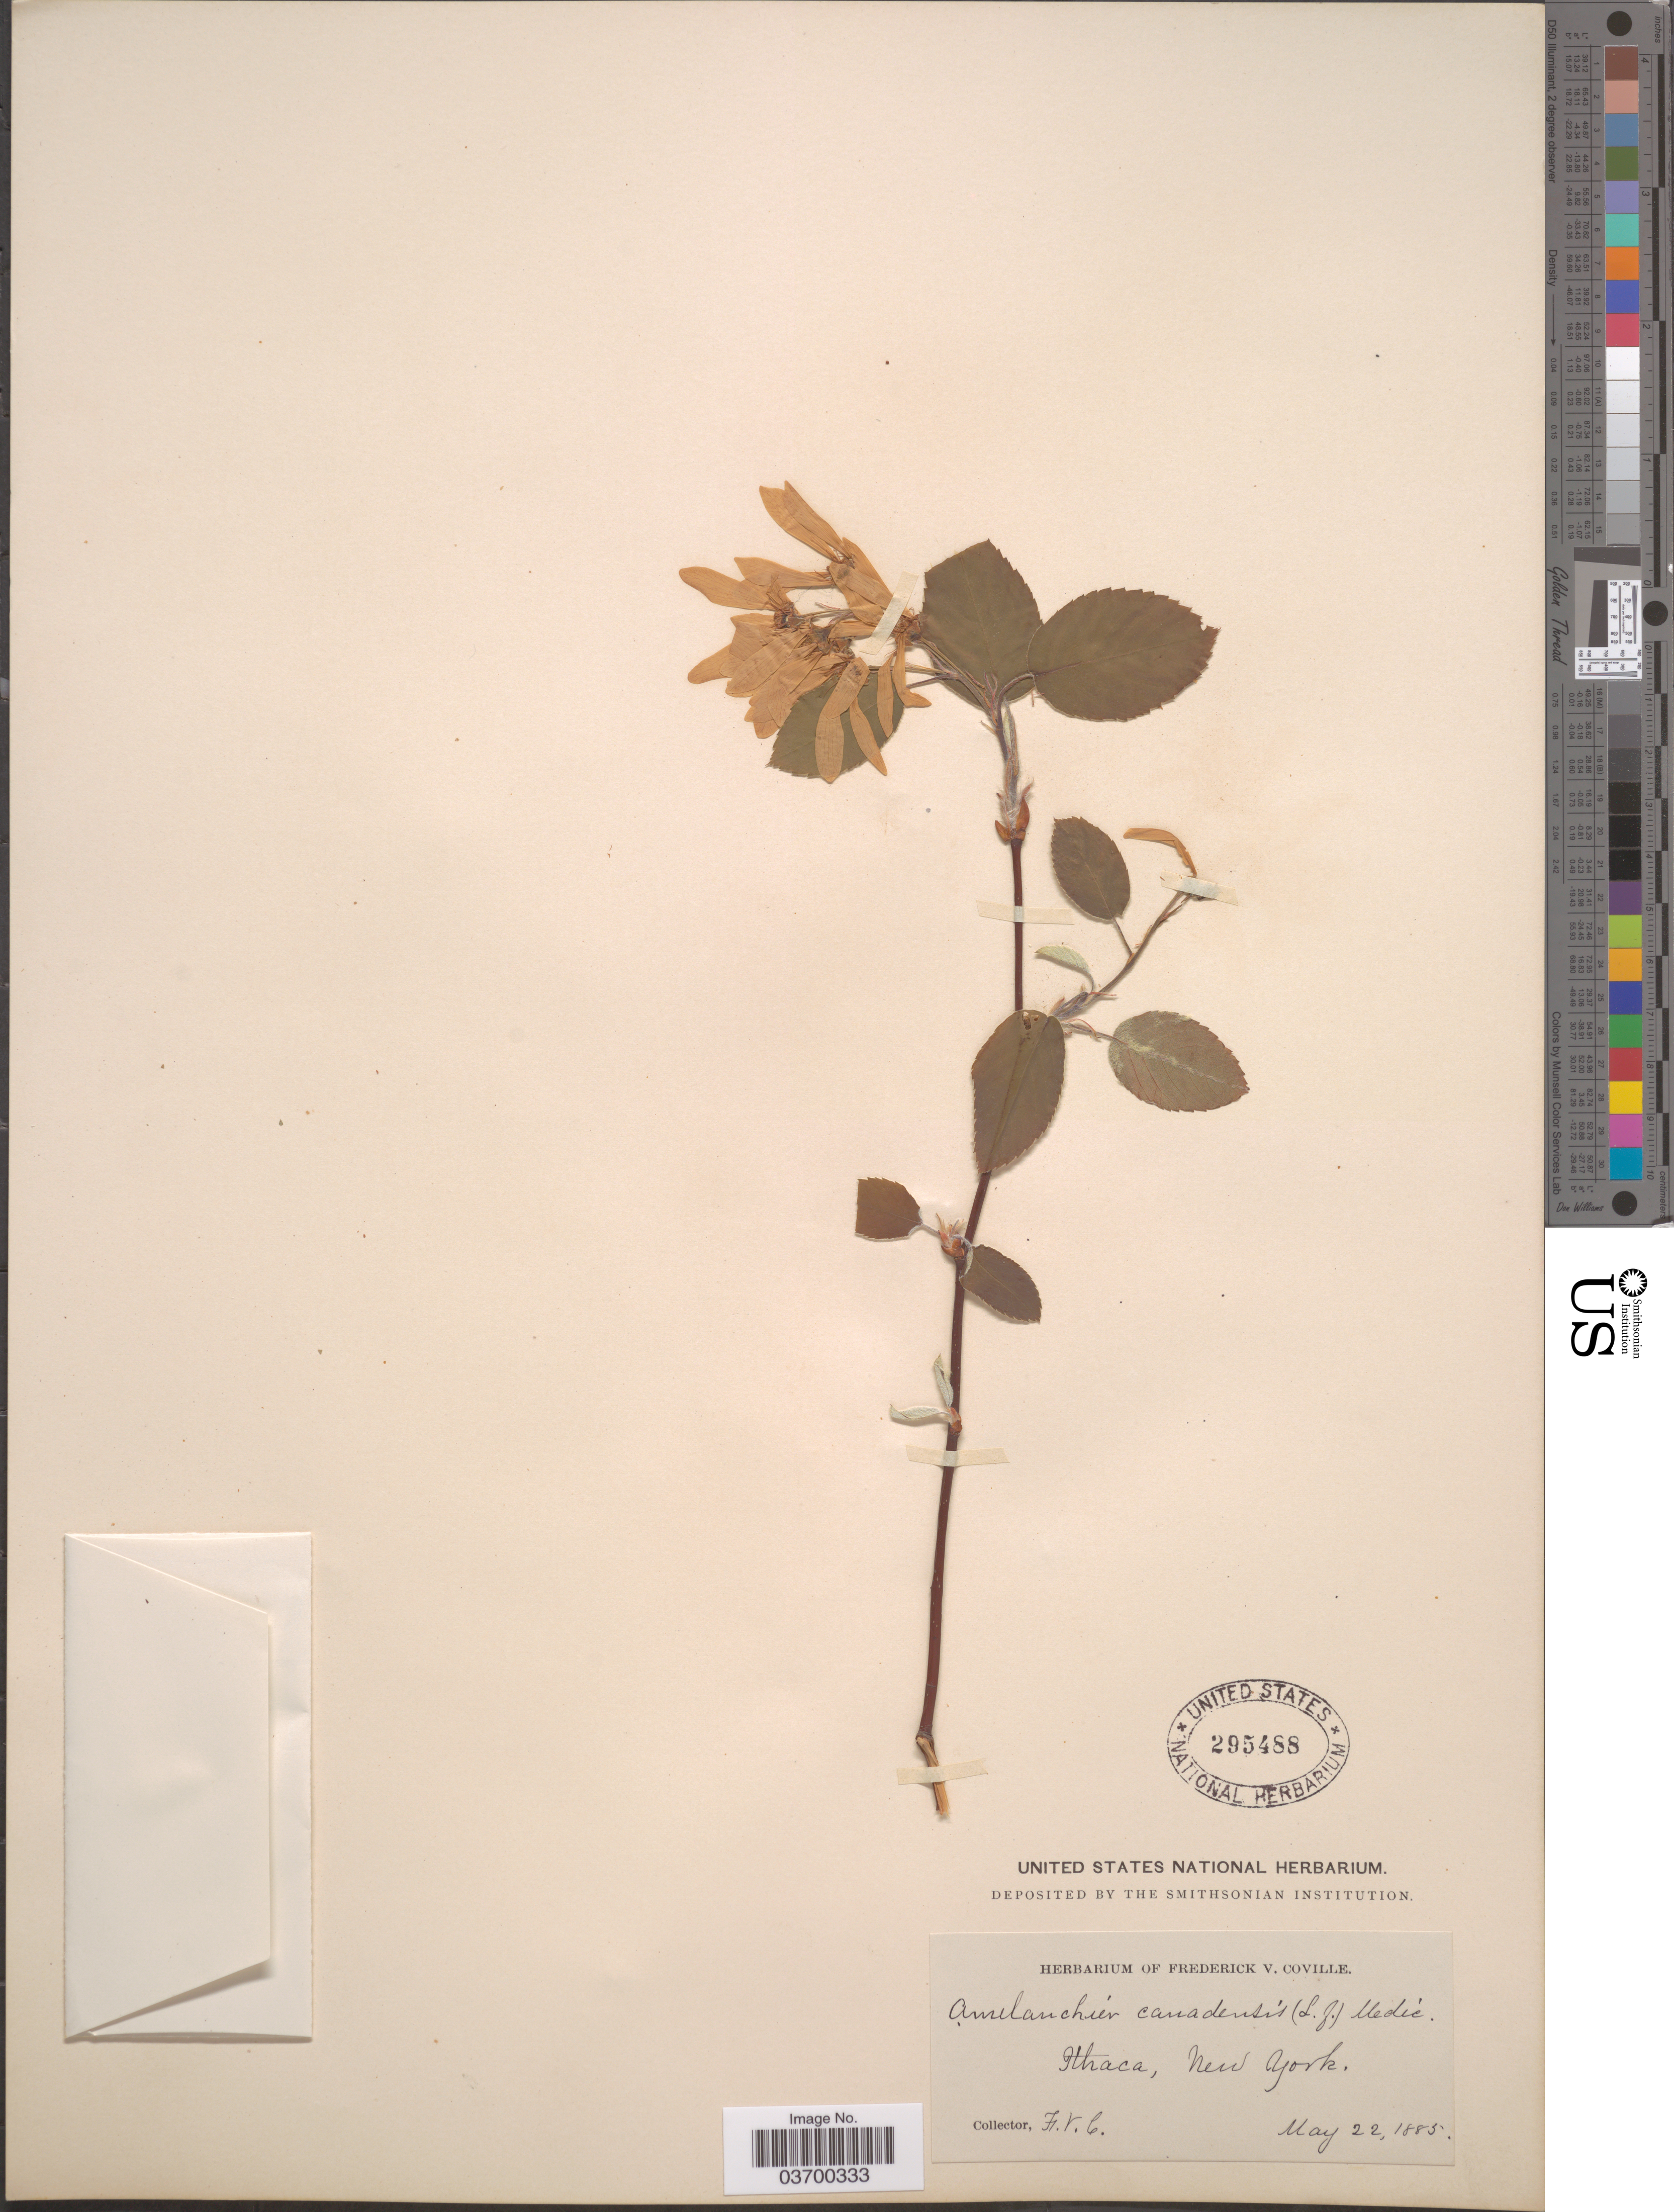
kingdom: Plantae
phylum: Tracheophyta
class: Magnoliopsida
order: Rosales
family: Rosaceae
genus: Amelanchier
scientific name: Amelanchier canadensis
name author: (L.) Medic.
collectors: F. V. Coville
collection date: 1885-05-22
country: United States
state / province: New York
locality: Ithaca.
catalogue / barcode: US 295488